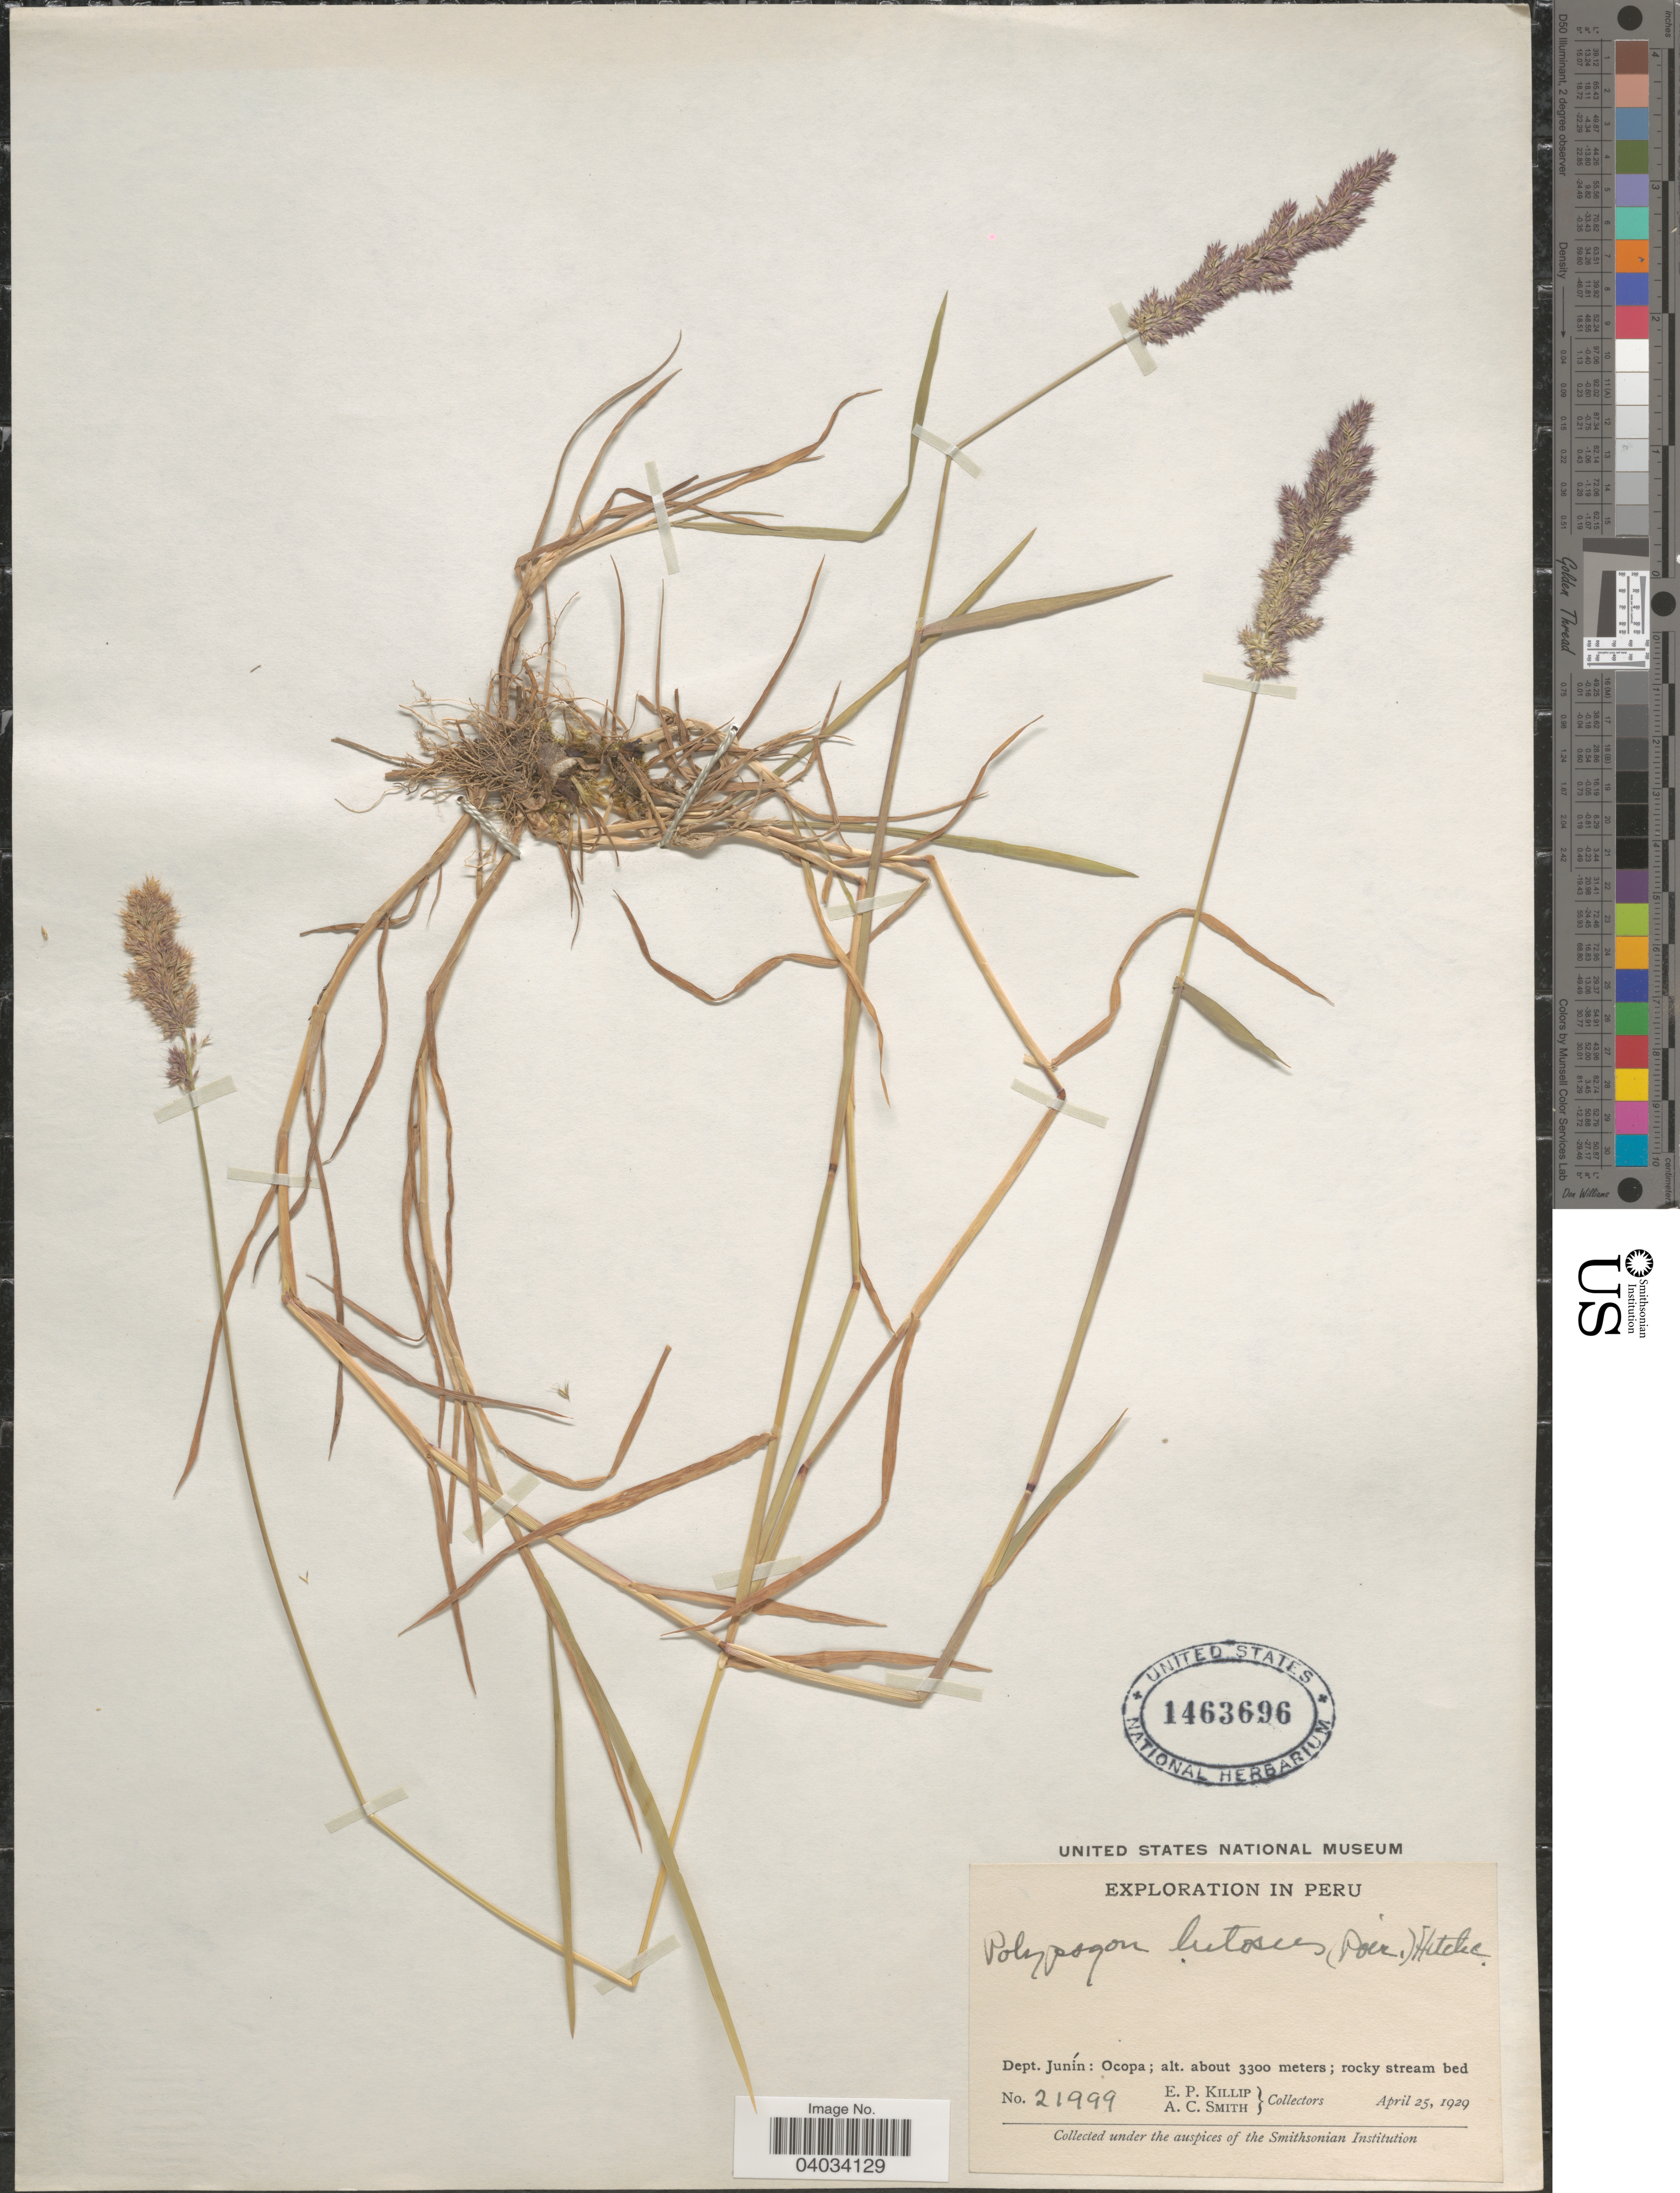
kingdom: Plantae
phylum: Tracheophyta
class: Liliopsida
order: Poales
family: Poaceae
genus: Polypogon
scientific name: Polypogon interruptus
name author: Kunth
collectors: E. P. Killip & A. C. Smith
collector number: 21999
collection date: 1929-04-25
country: Peru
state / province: Junín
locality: Dept. Junín: Ocopa.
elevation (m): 3300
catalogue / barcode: US 1463696